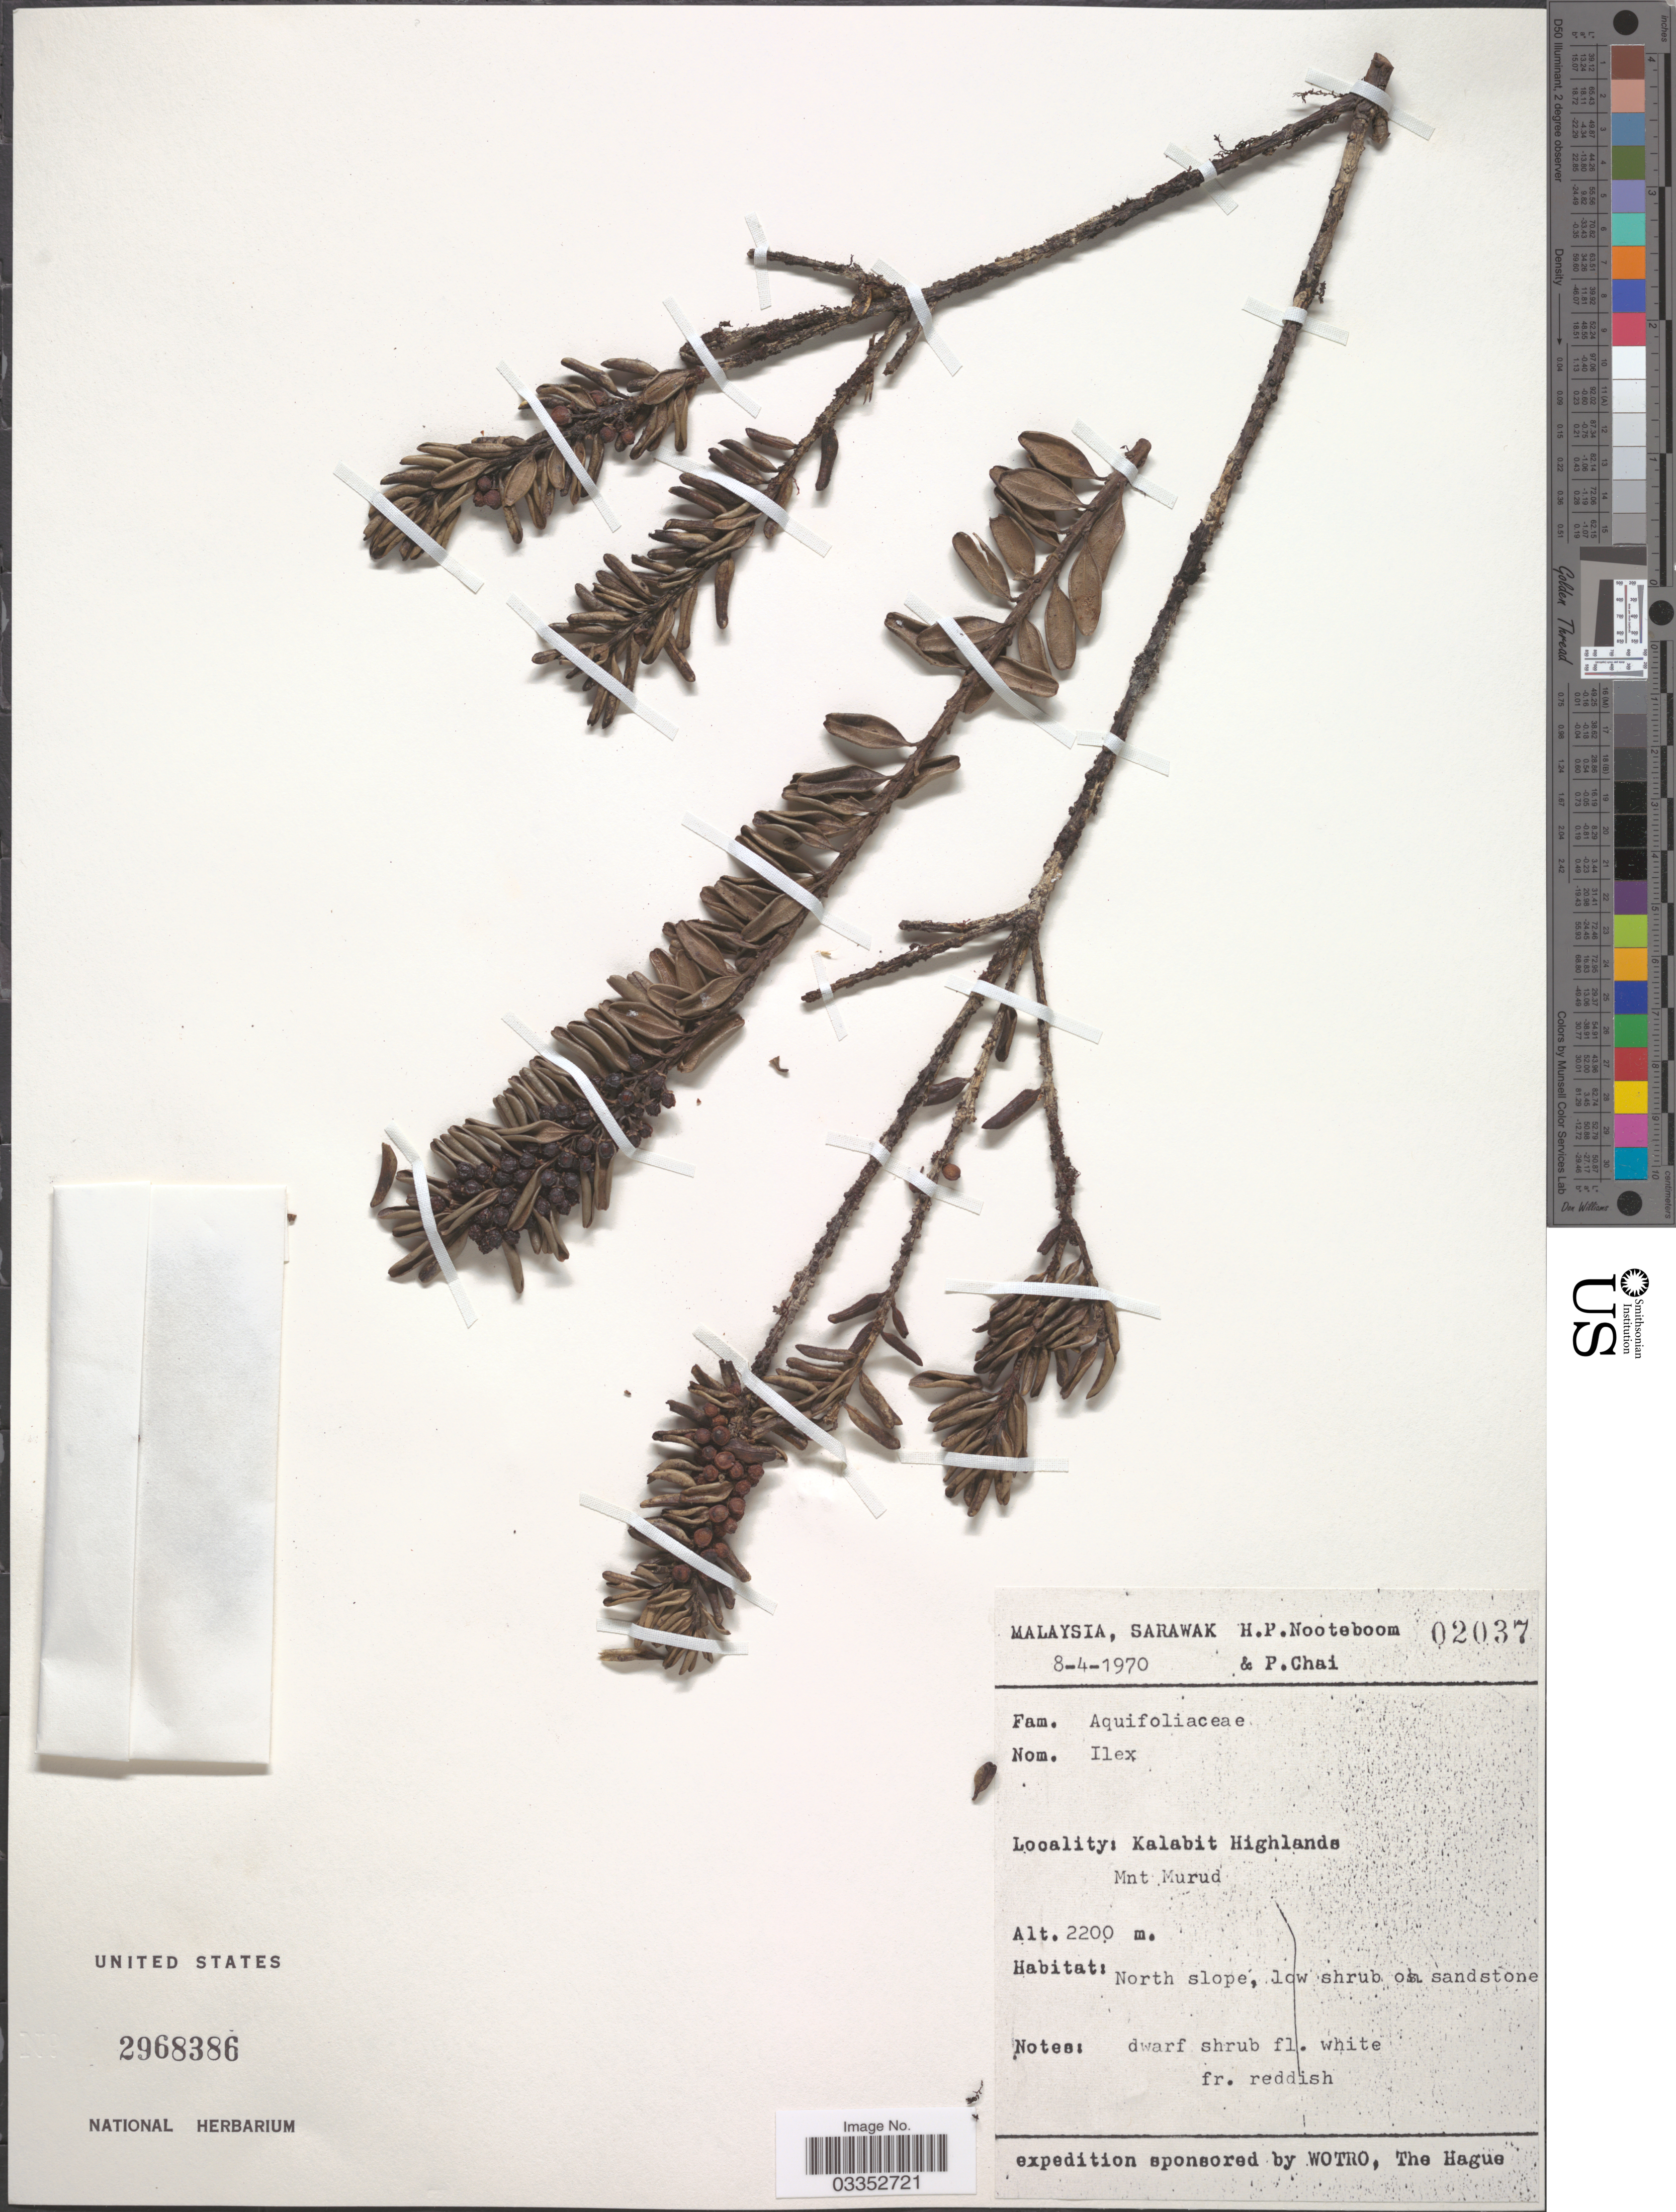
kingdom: Plantae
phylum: Tracheophyta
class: Magnoliopsida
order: Aquifoliales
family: Aquifoliaceae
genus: Ilex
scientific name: Ilex sp.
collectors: H. P. Nooteboom & P. Chai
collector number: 02037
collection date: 1970-04-08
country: Malaysia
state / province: Sarawak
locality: Kalabit Highlands. Mnt Murud.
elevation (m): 2200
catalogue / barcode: US 2968386